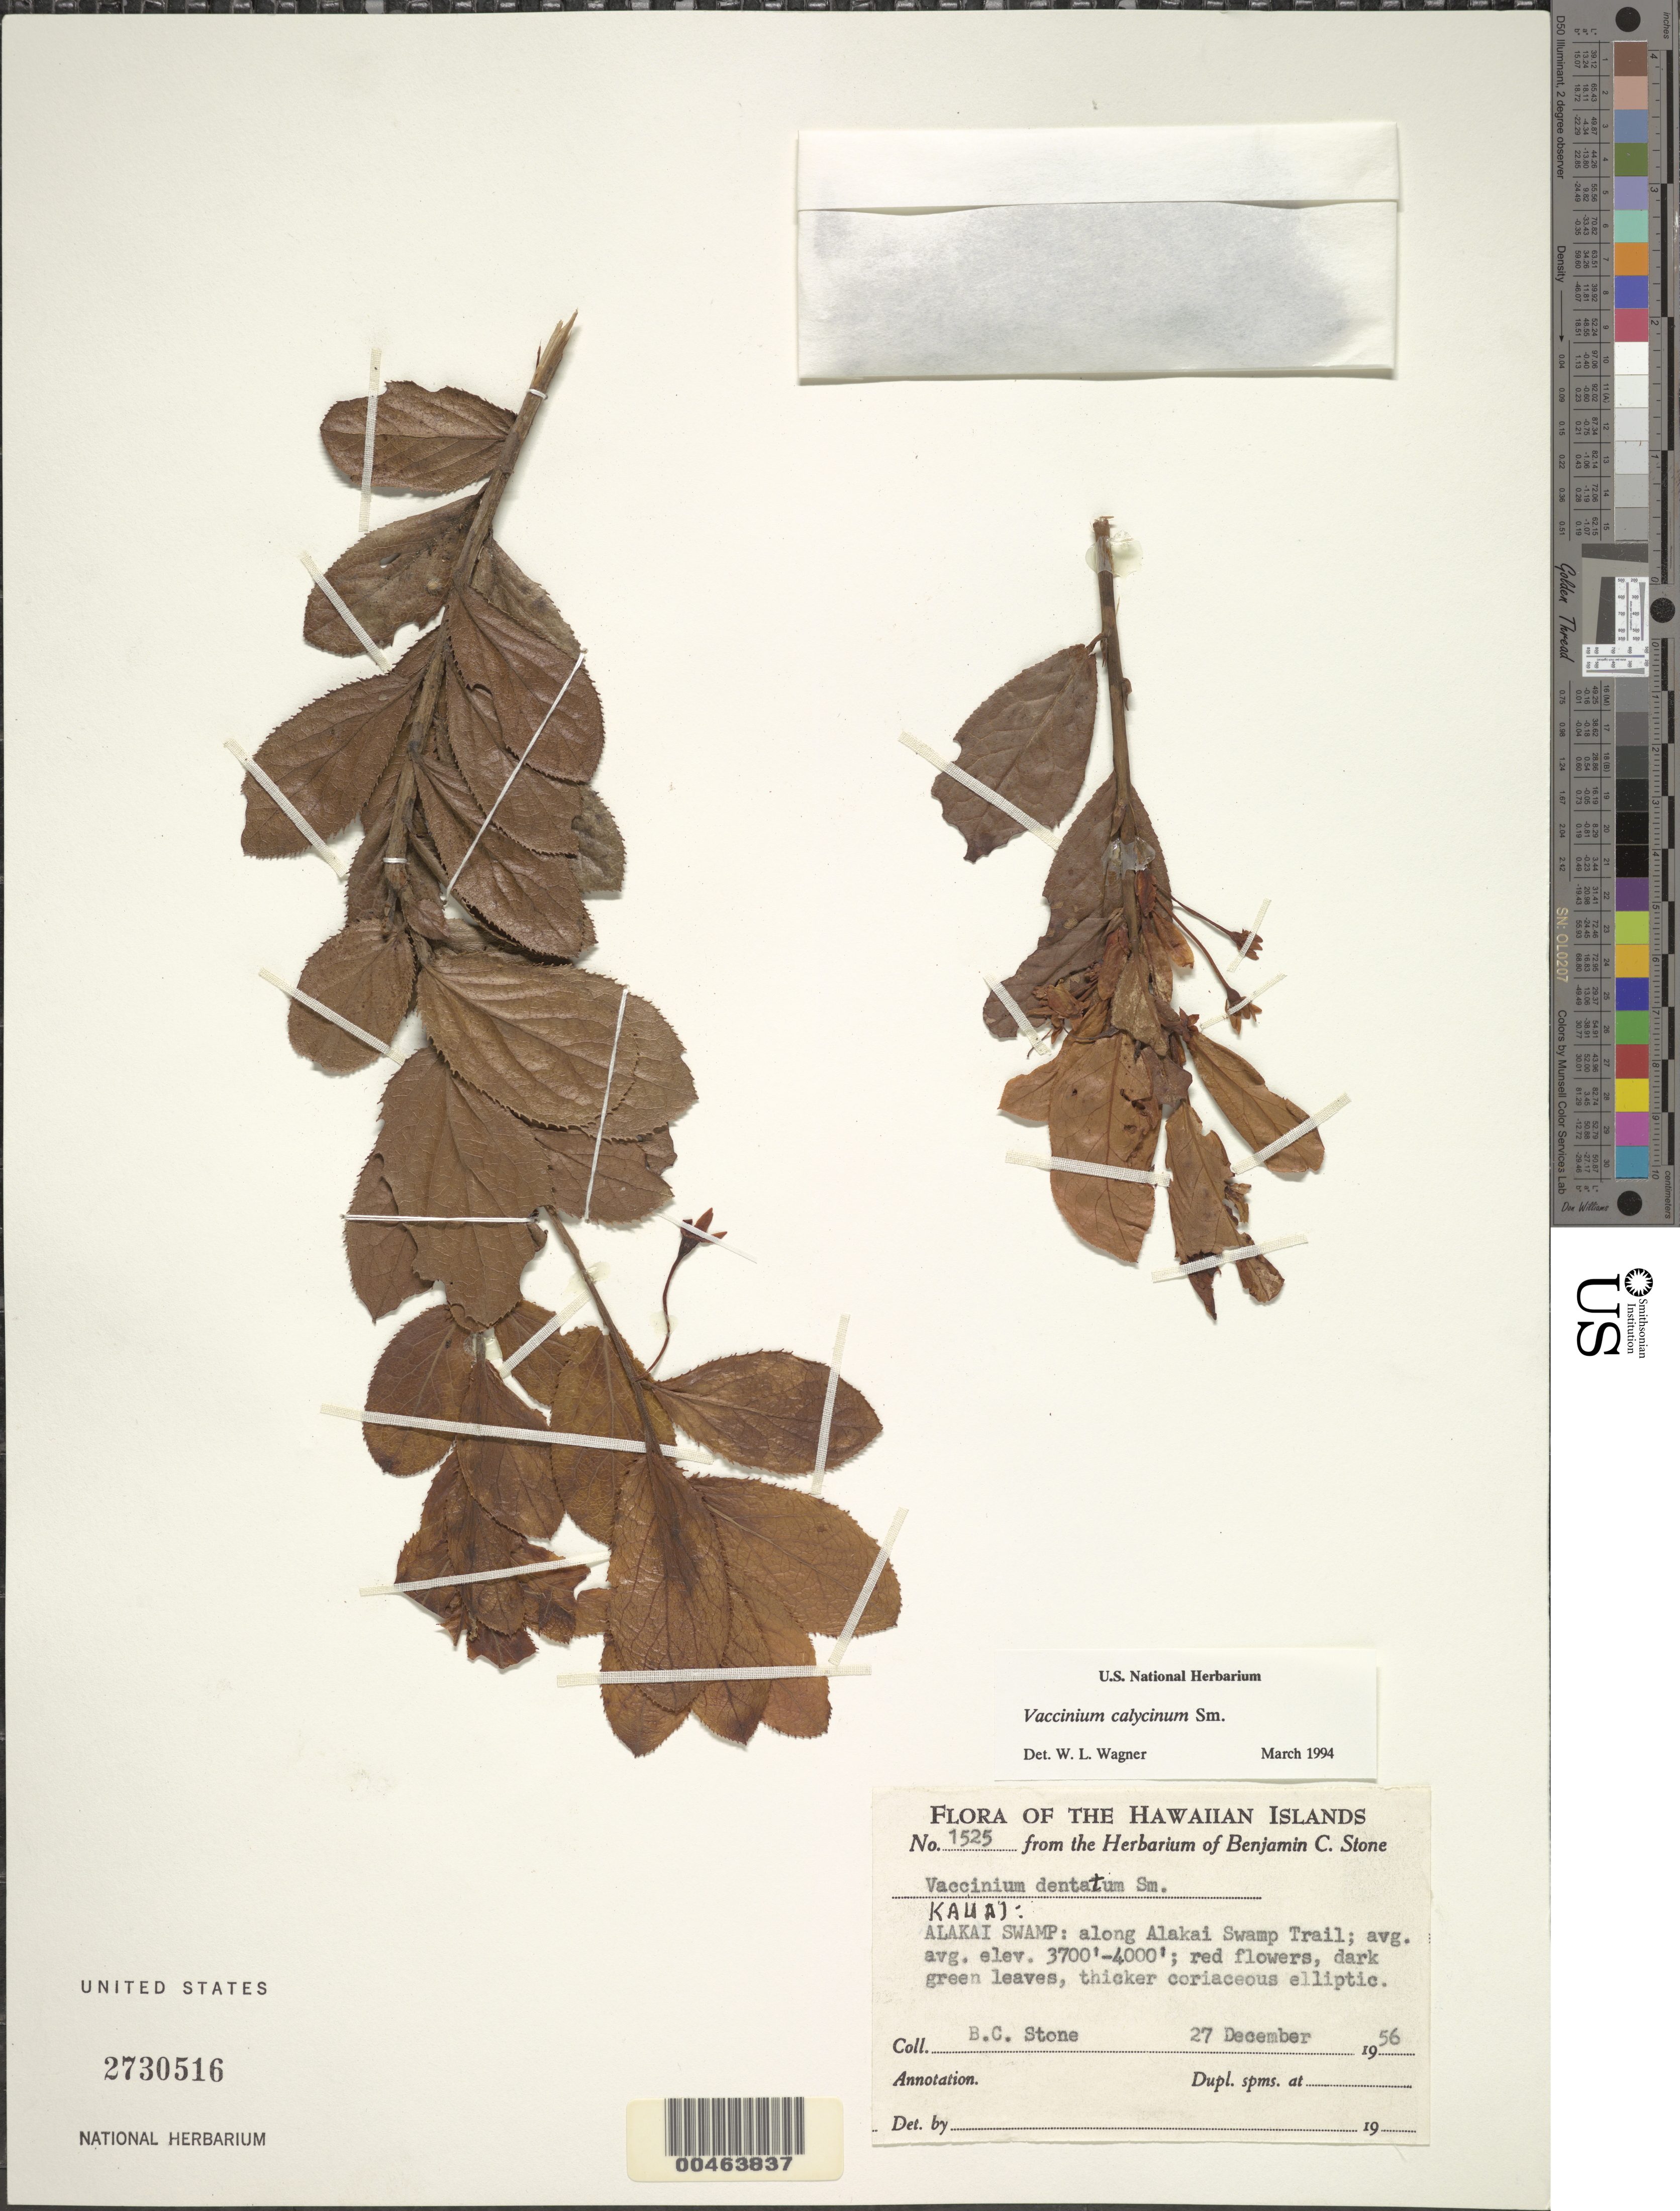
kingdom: Plantae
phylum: Tracheophyta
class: Magnoliopsida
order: Ericales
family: Ericaceae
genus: Vaccinium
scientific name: Vaccinium calycinum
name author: Sm.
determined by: Wagner, W. L., (BOT), Smithsonian Institution - National Museum of Natural History (UNITED STATES)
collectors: B. C. Stone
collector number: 1525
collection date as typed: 27 Dec 1956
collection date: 1956-12-27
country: United States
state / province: Hawaii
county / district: Kauai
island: Kaua'i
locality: Alakai Swamp: along Alakai Swamp Trail;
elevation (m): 1128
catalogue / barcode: US 2730516